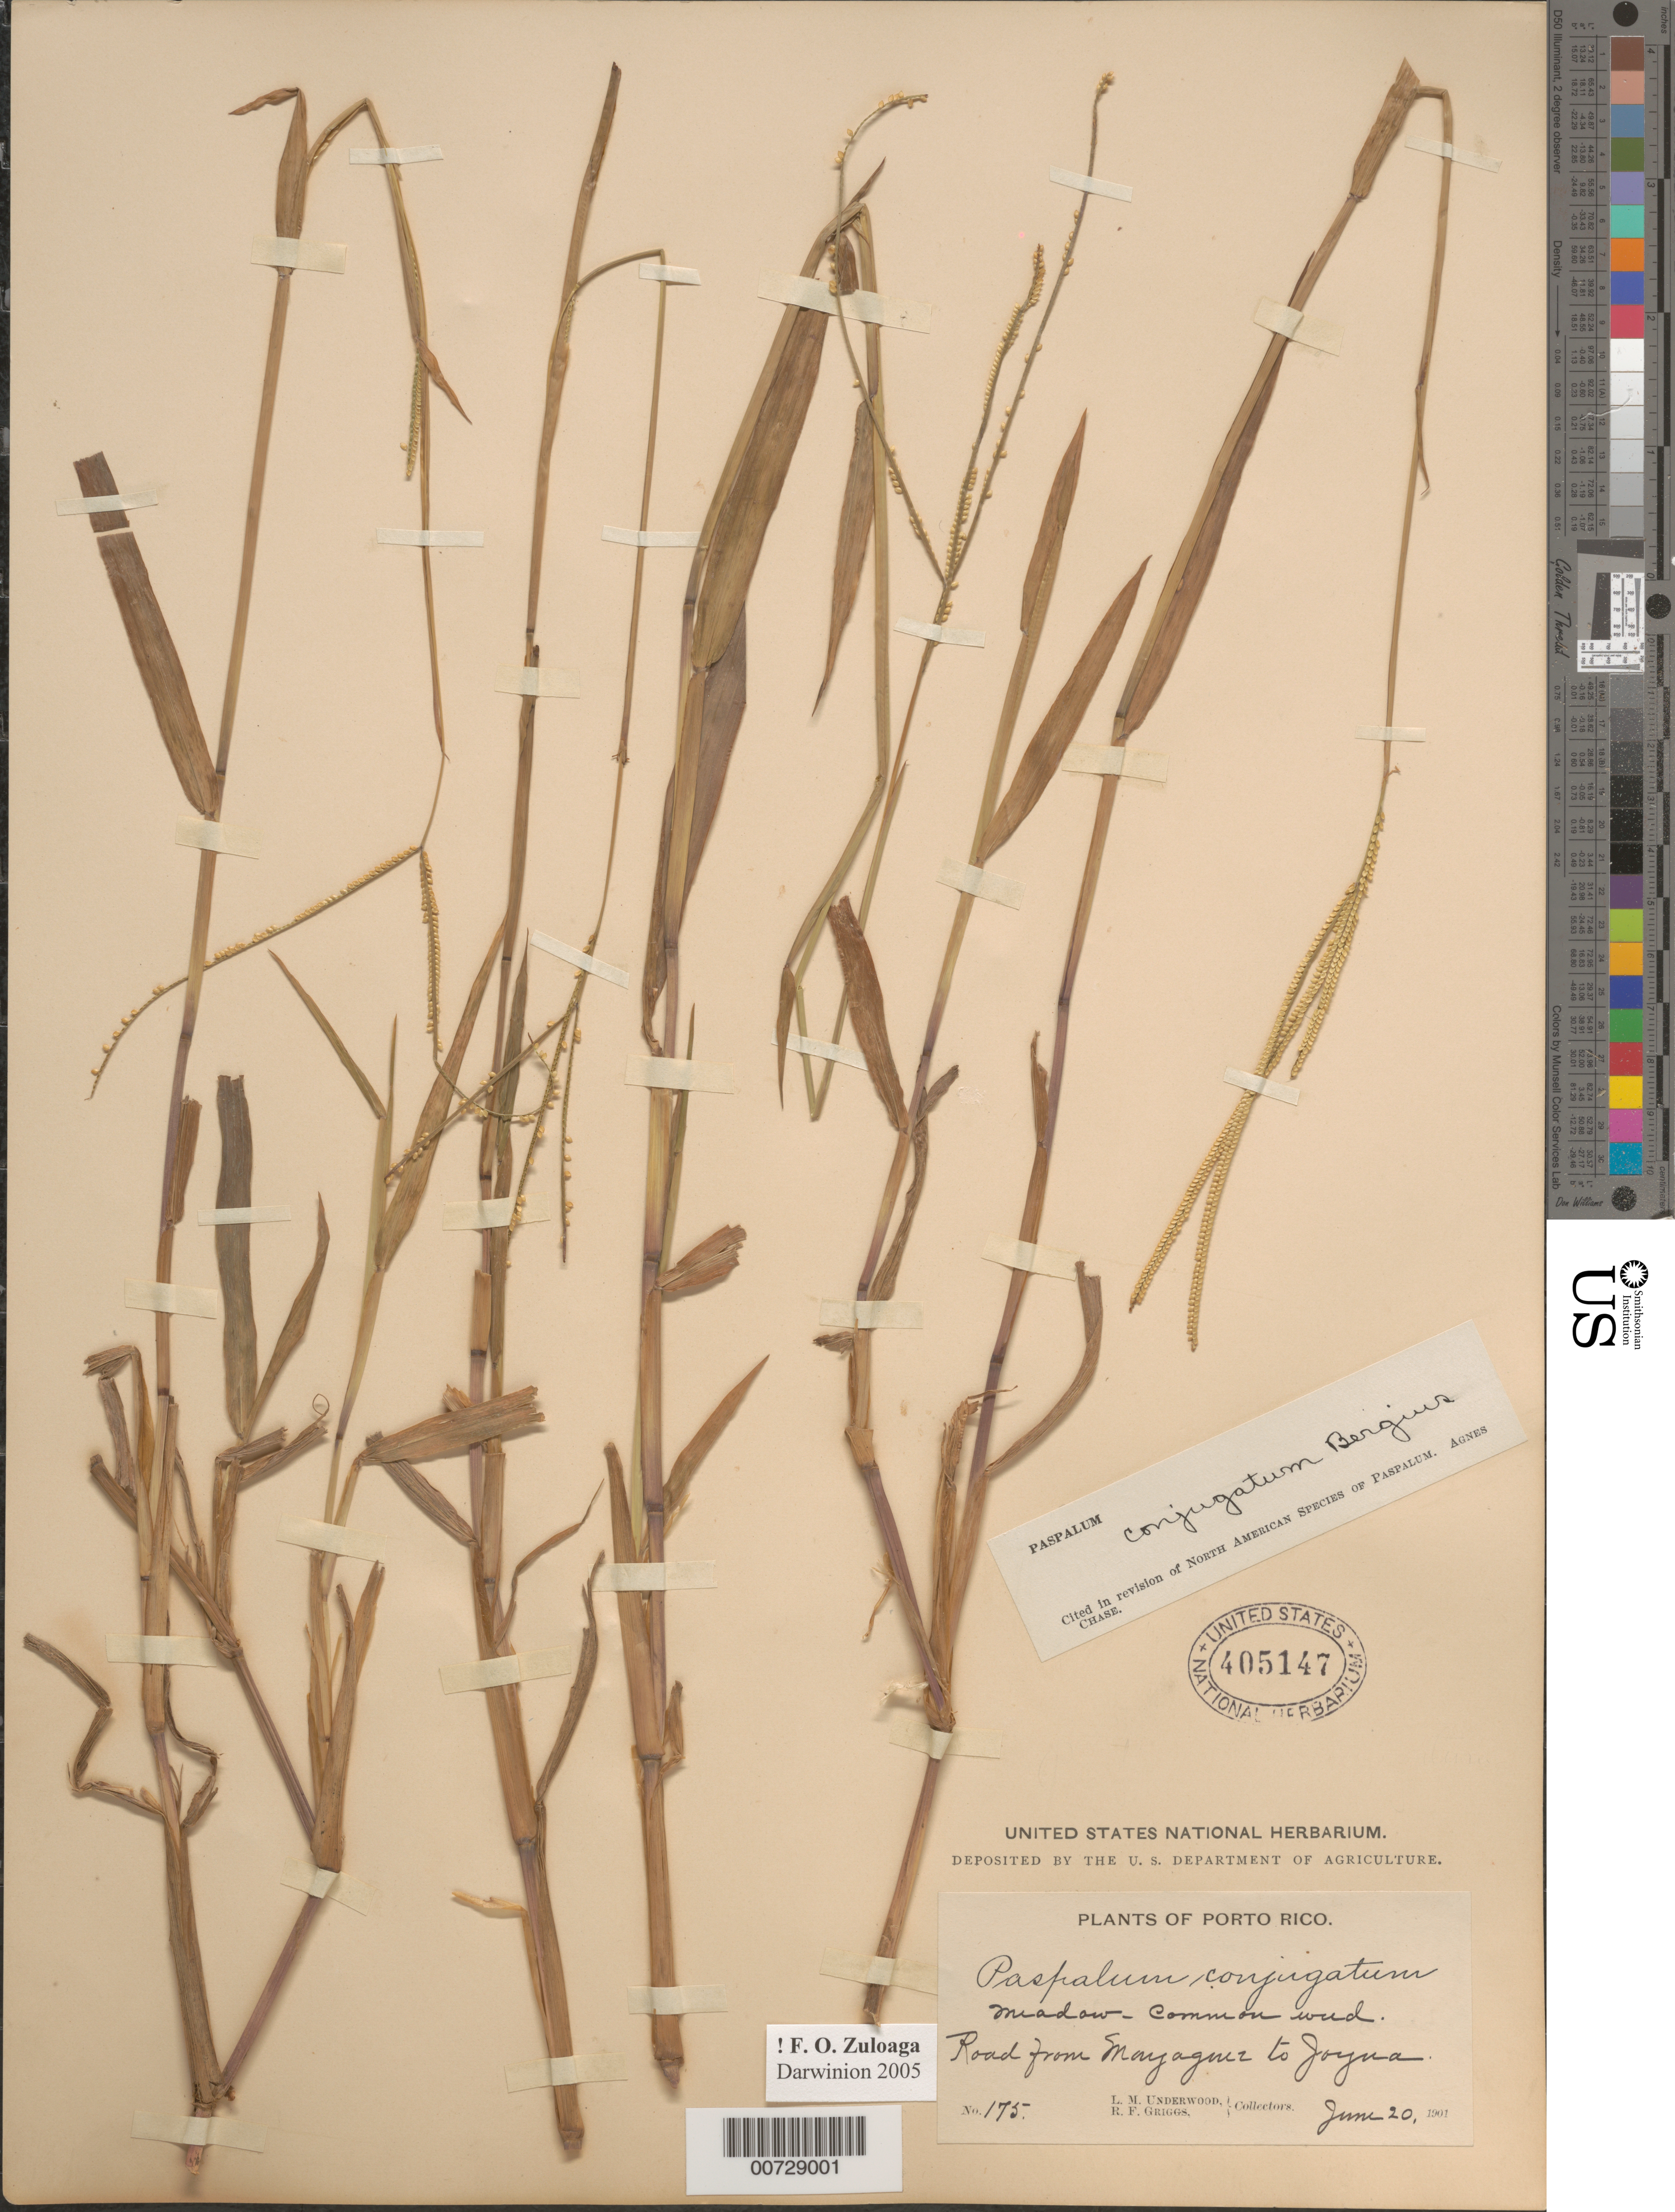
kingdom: Plantae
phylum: Tracheophyta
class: Liliopsida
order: Poales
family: Poaceae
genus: Paspalum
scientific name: Paspalum conjugatum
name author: P.J. Bergius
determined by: Chase, [M.] Agnes, (US)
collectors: L. M. Underwood & R. F. Griggs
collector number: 175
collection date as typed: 20 Jun 1901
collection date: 1901-06-20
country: Puerto Rico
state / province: Mayagüez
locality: Mayaguez to Joyua, road from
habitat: Meadow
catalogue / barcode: US 405147